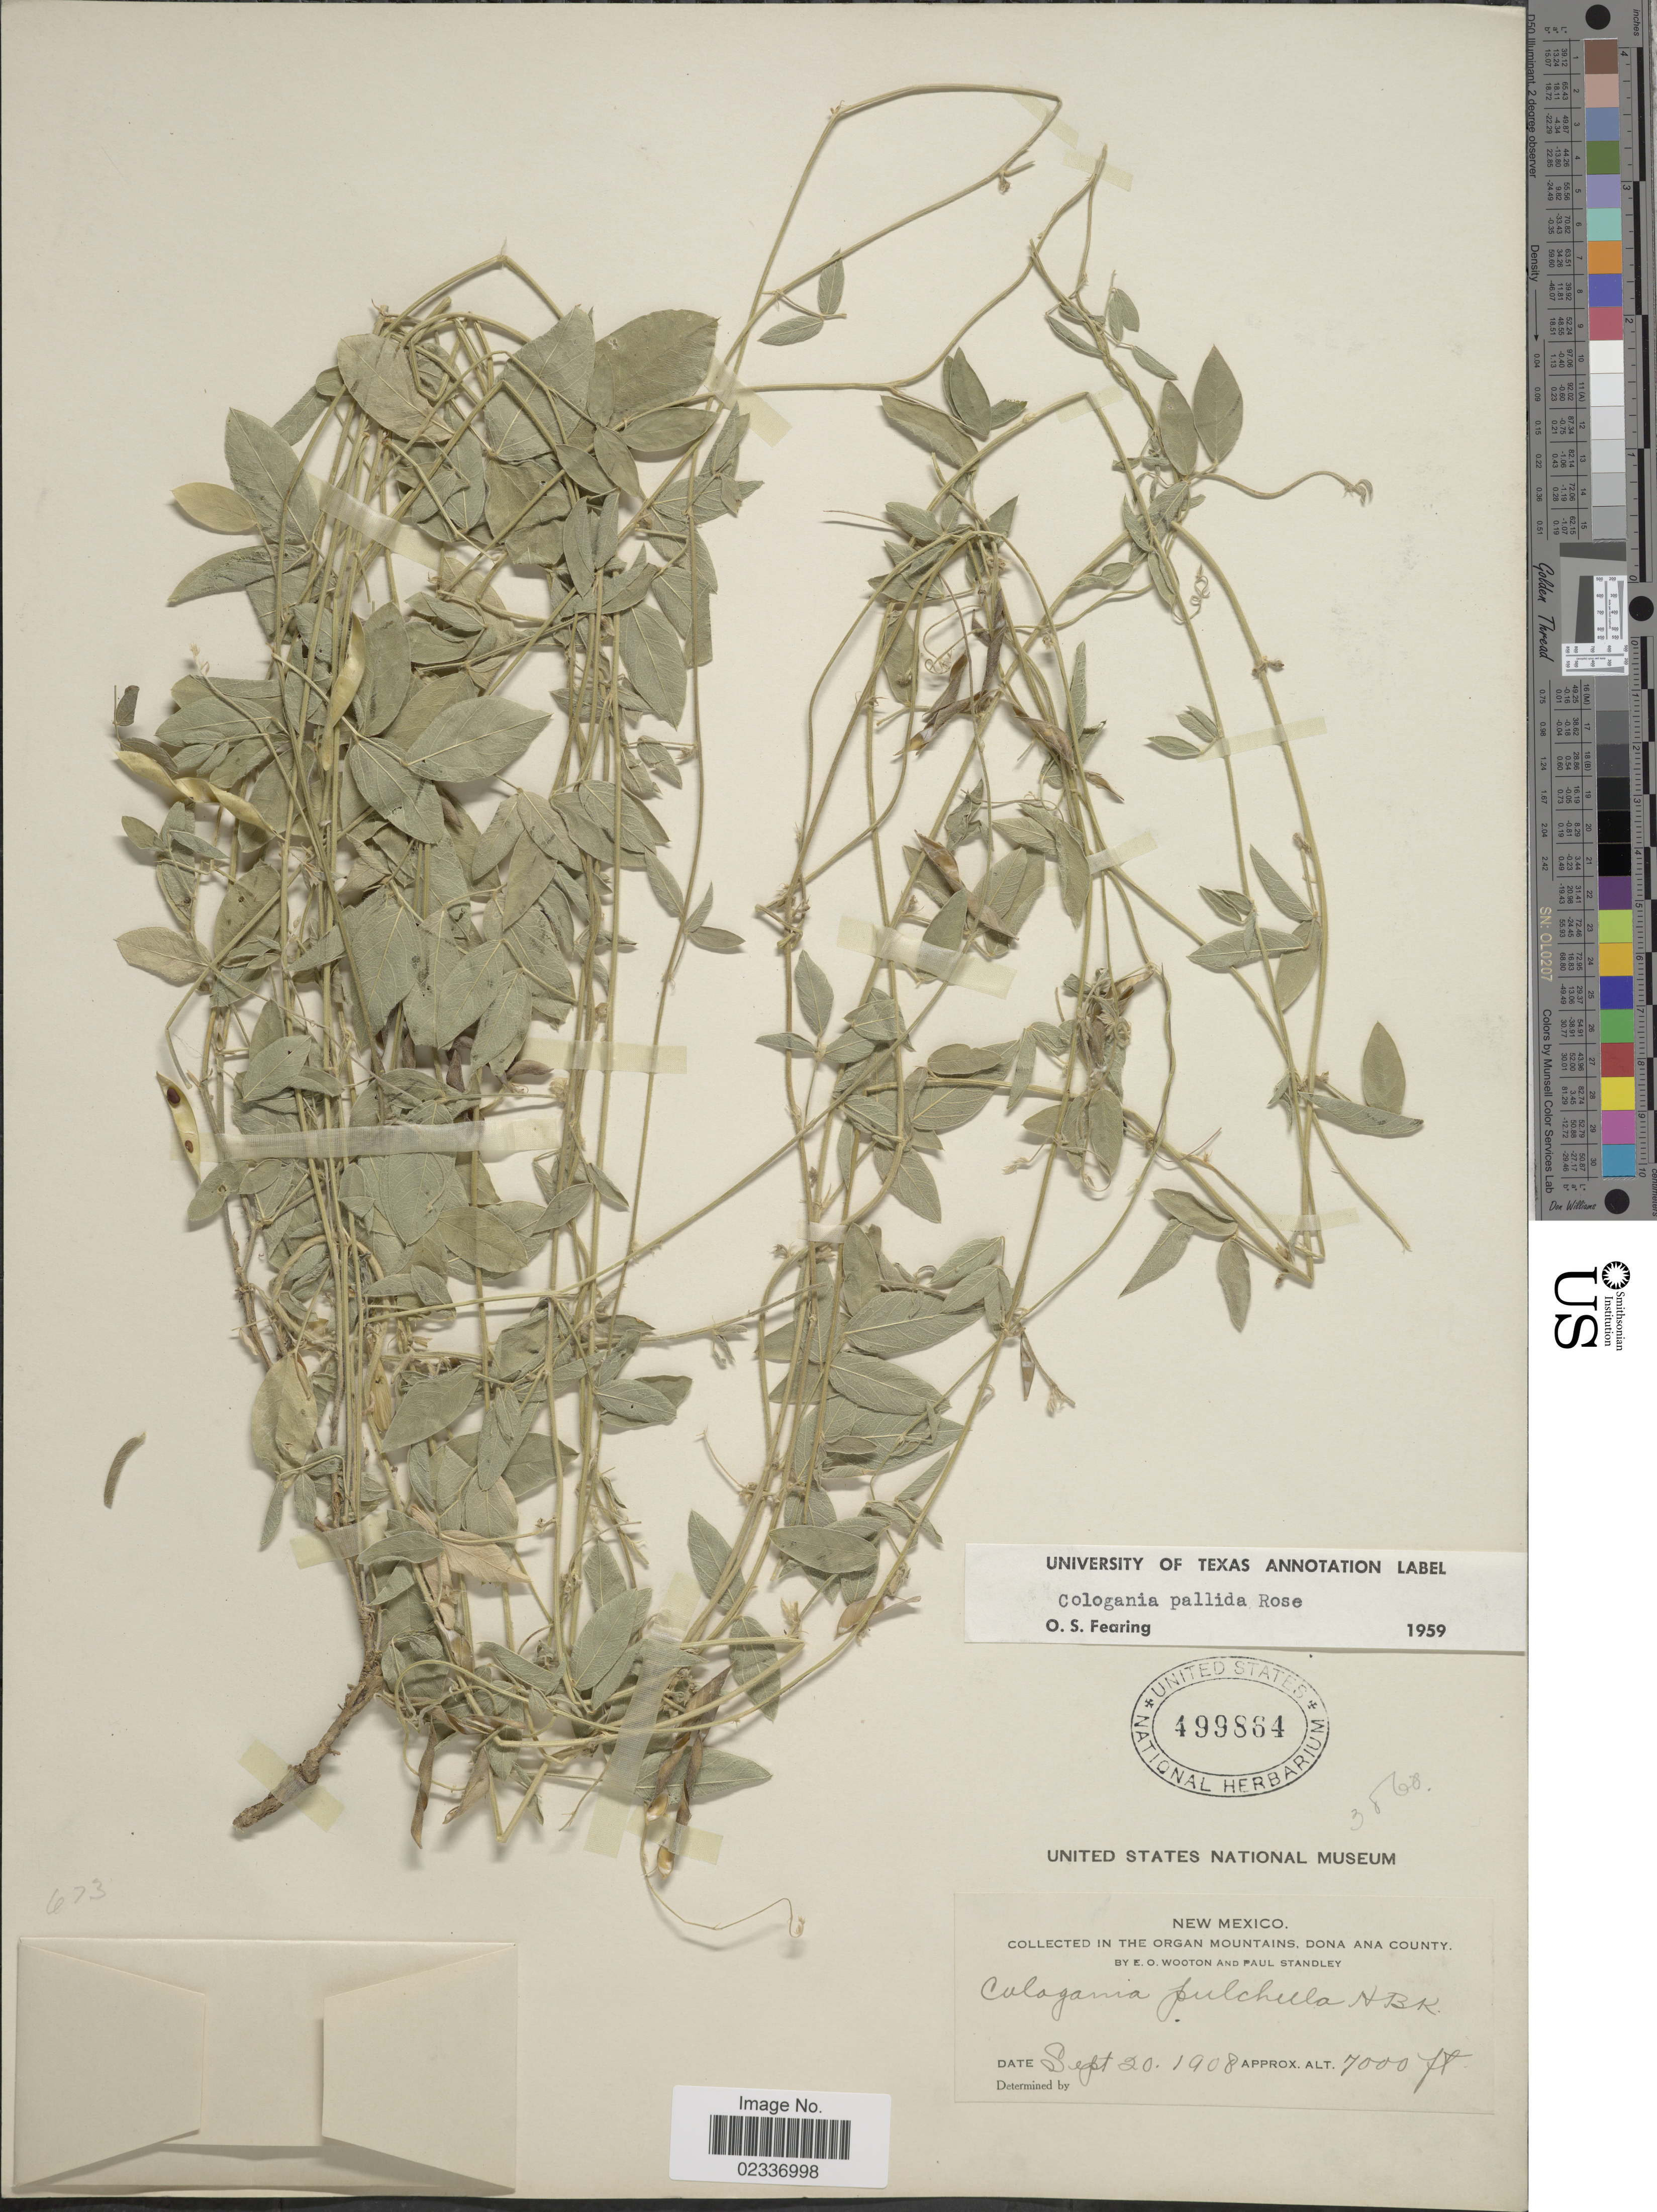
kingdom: Plantae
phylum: Tracheophyta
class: Magnoliopsida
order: Fabales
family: Fabaceae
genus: Cologania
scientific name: Cologania pallida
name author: Rose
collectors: E. O. Wooton & P. C. Standley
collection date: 1908-09-20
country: United States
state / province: New Mexico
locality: The Organ Mountains, Dona Ana County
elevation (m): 2134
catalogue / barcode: US 499864